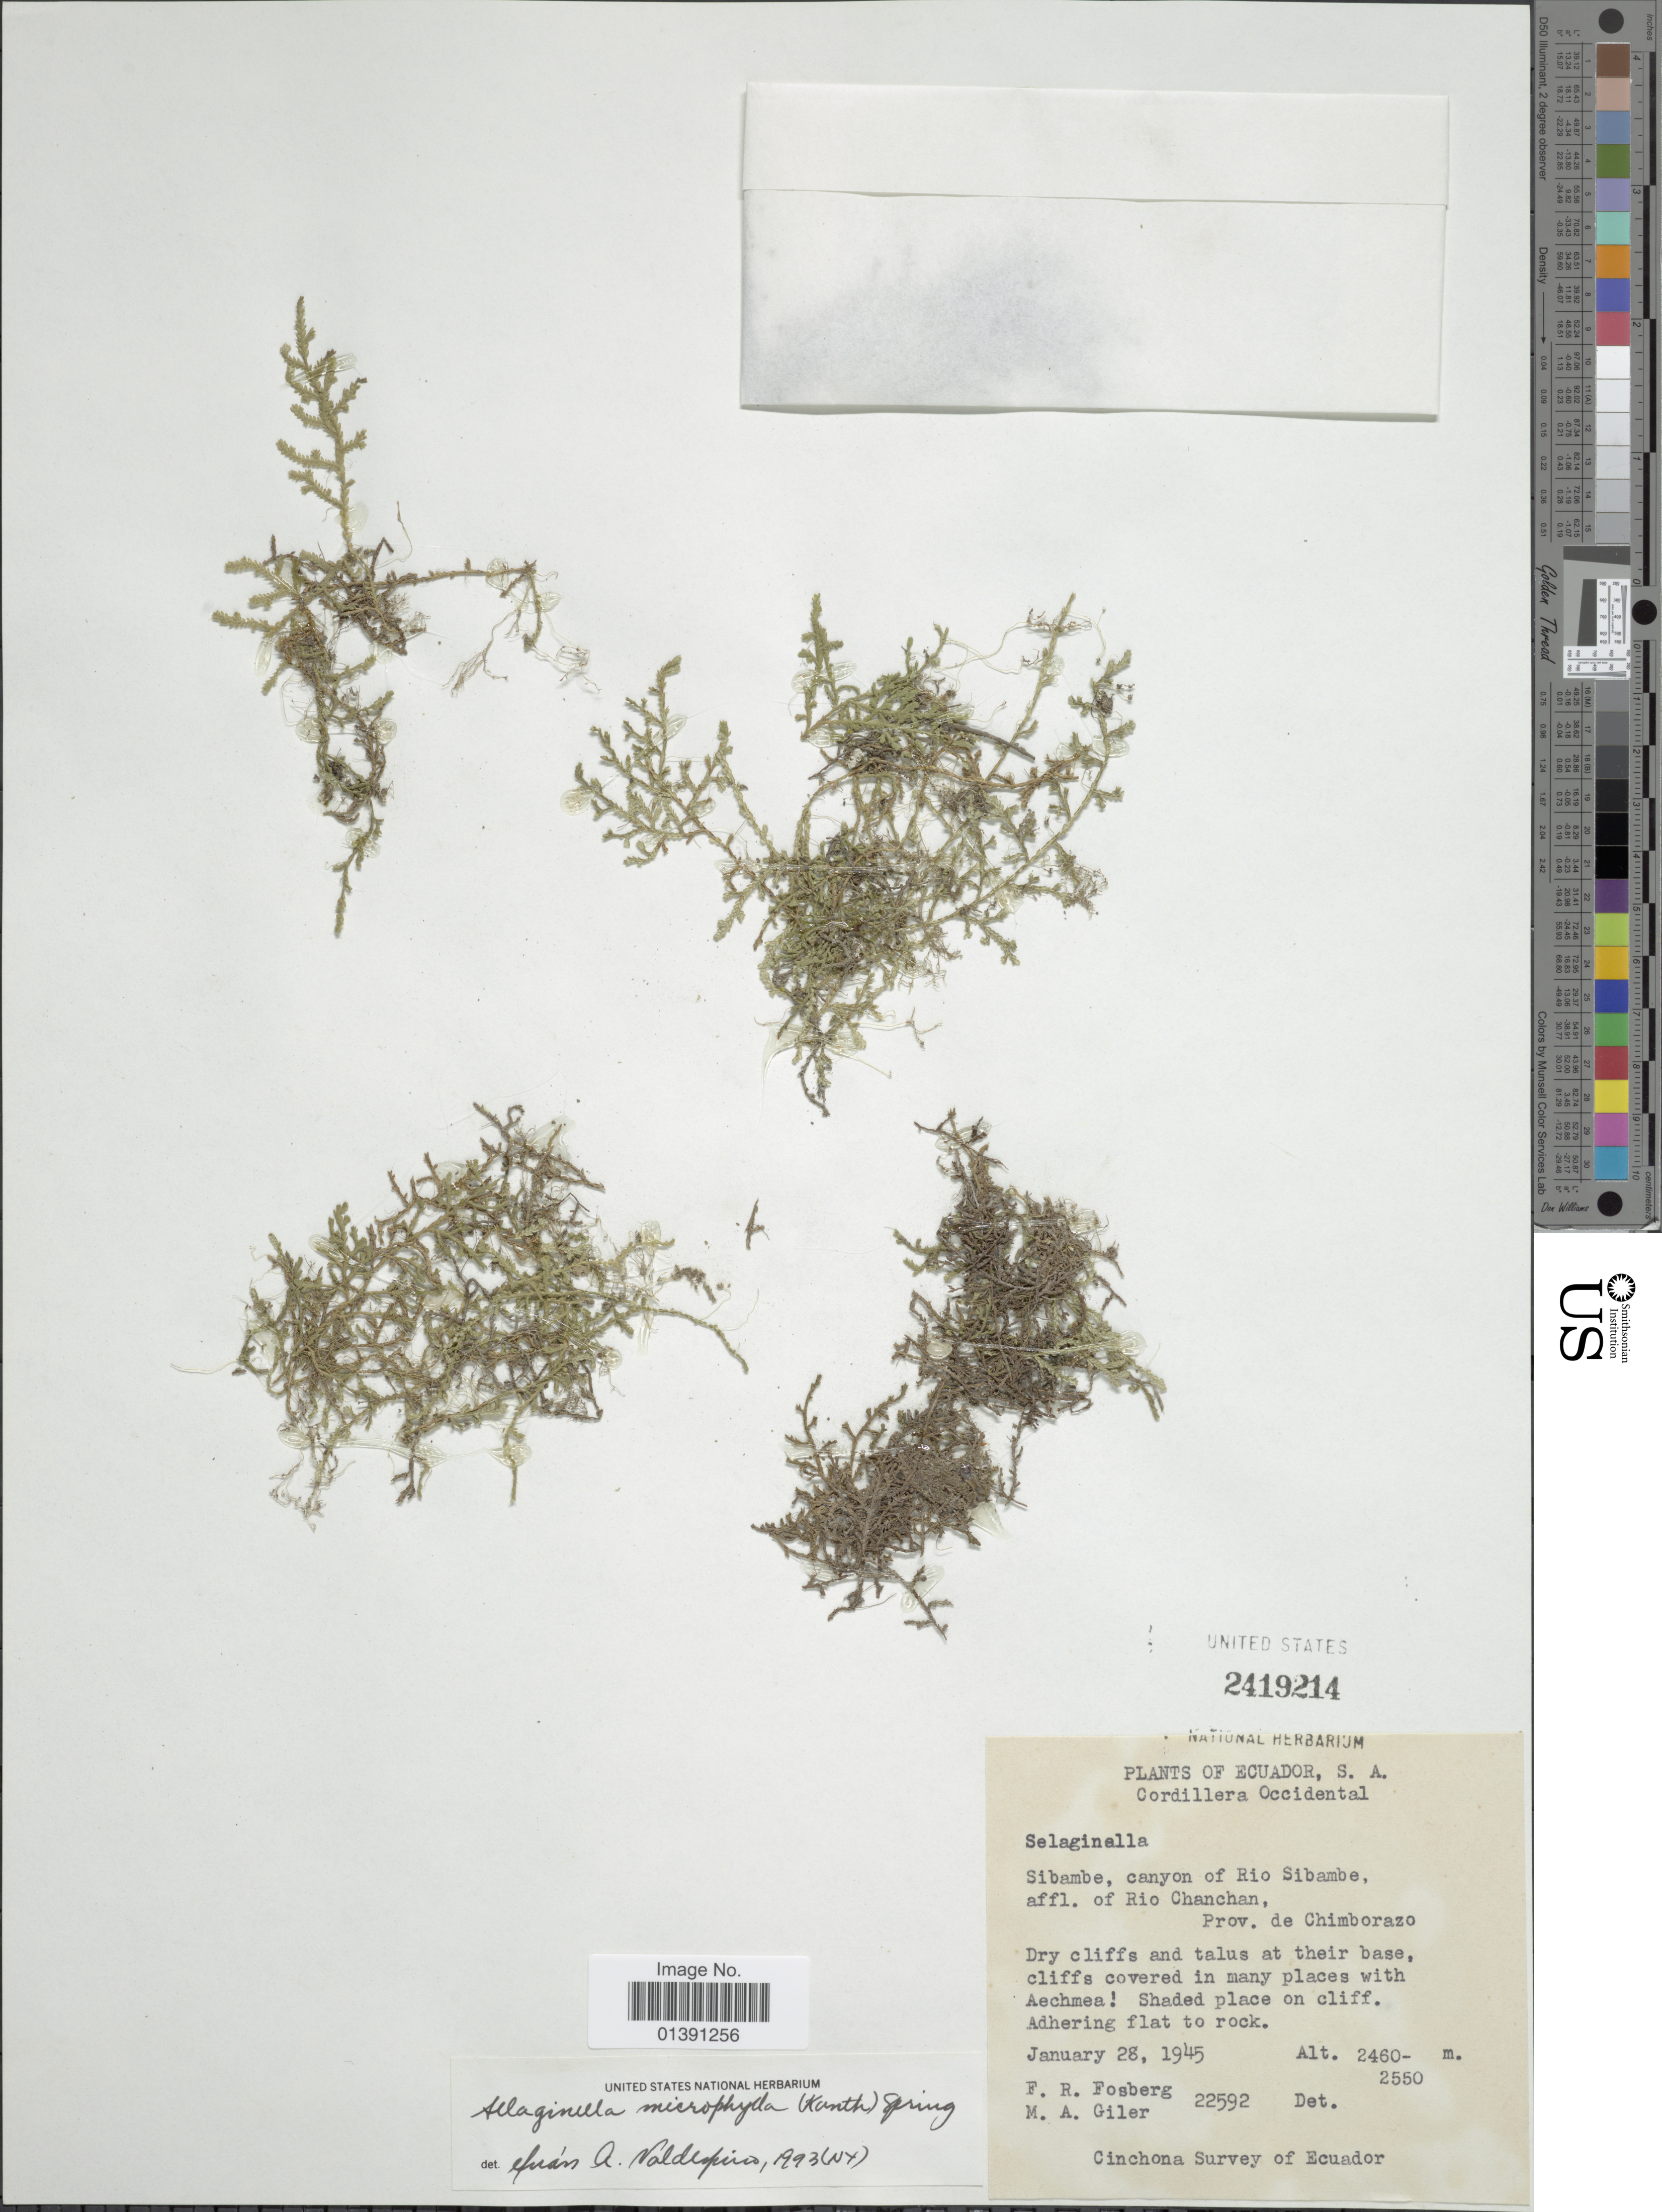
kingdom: Plantae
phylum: Tracheophyta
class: Lycopodiopsida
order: Selaginellales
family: Selaginellaceae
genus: Selaginella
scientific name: Selaginella microphylla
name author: (Kunth) Spring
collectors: F. R. Fosberg & M. Giler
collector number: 22592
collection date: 1945-01-28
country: Ecuador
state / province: Chimborazo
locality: Cordillera Occidental, Sibambe, canyon of Rio Sibambe, affl of Rio Chanchan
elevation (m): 2460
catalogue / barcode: US 2419214